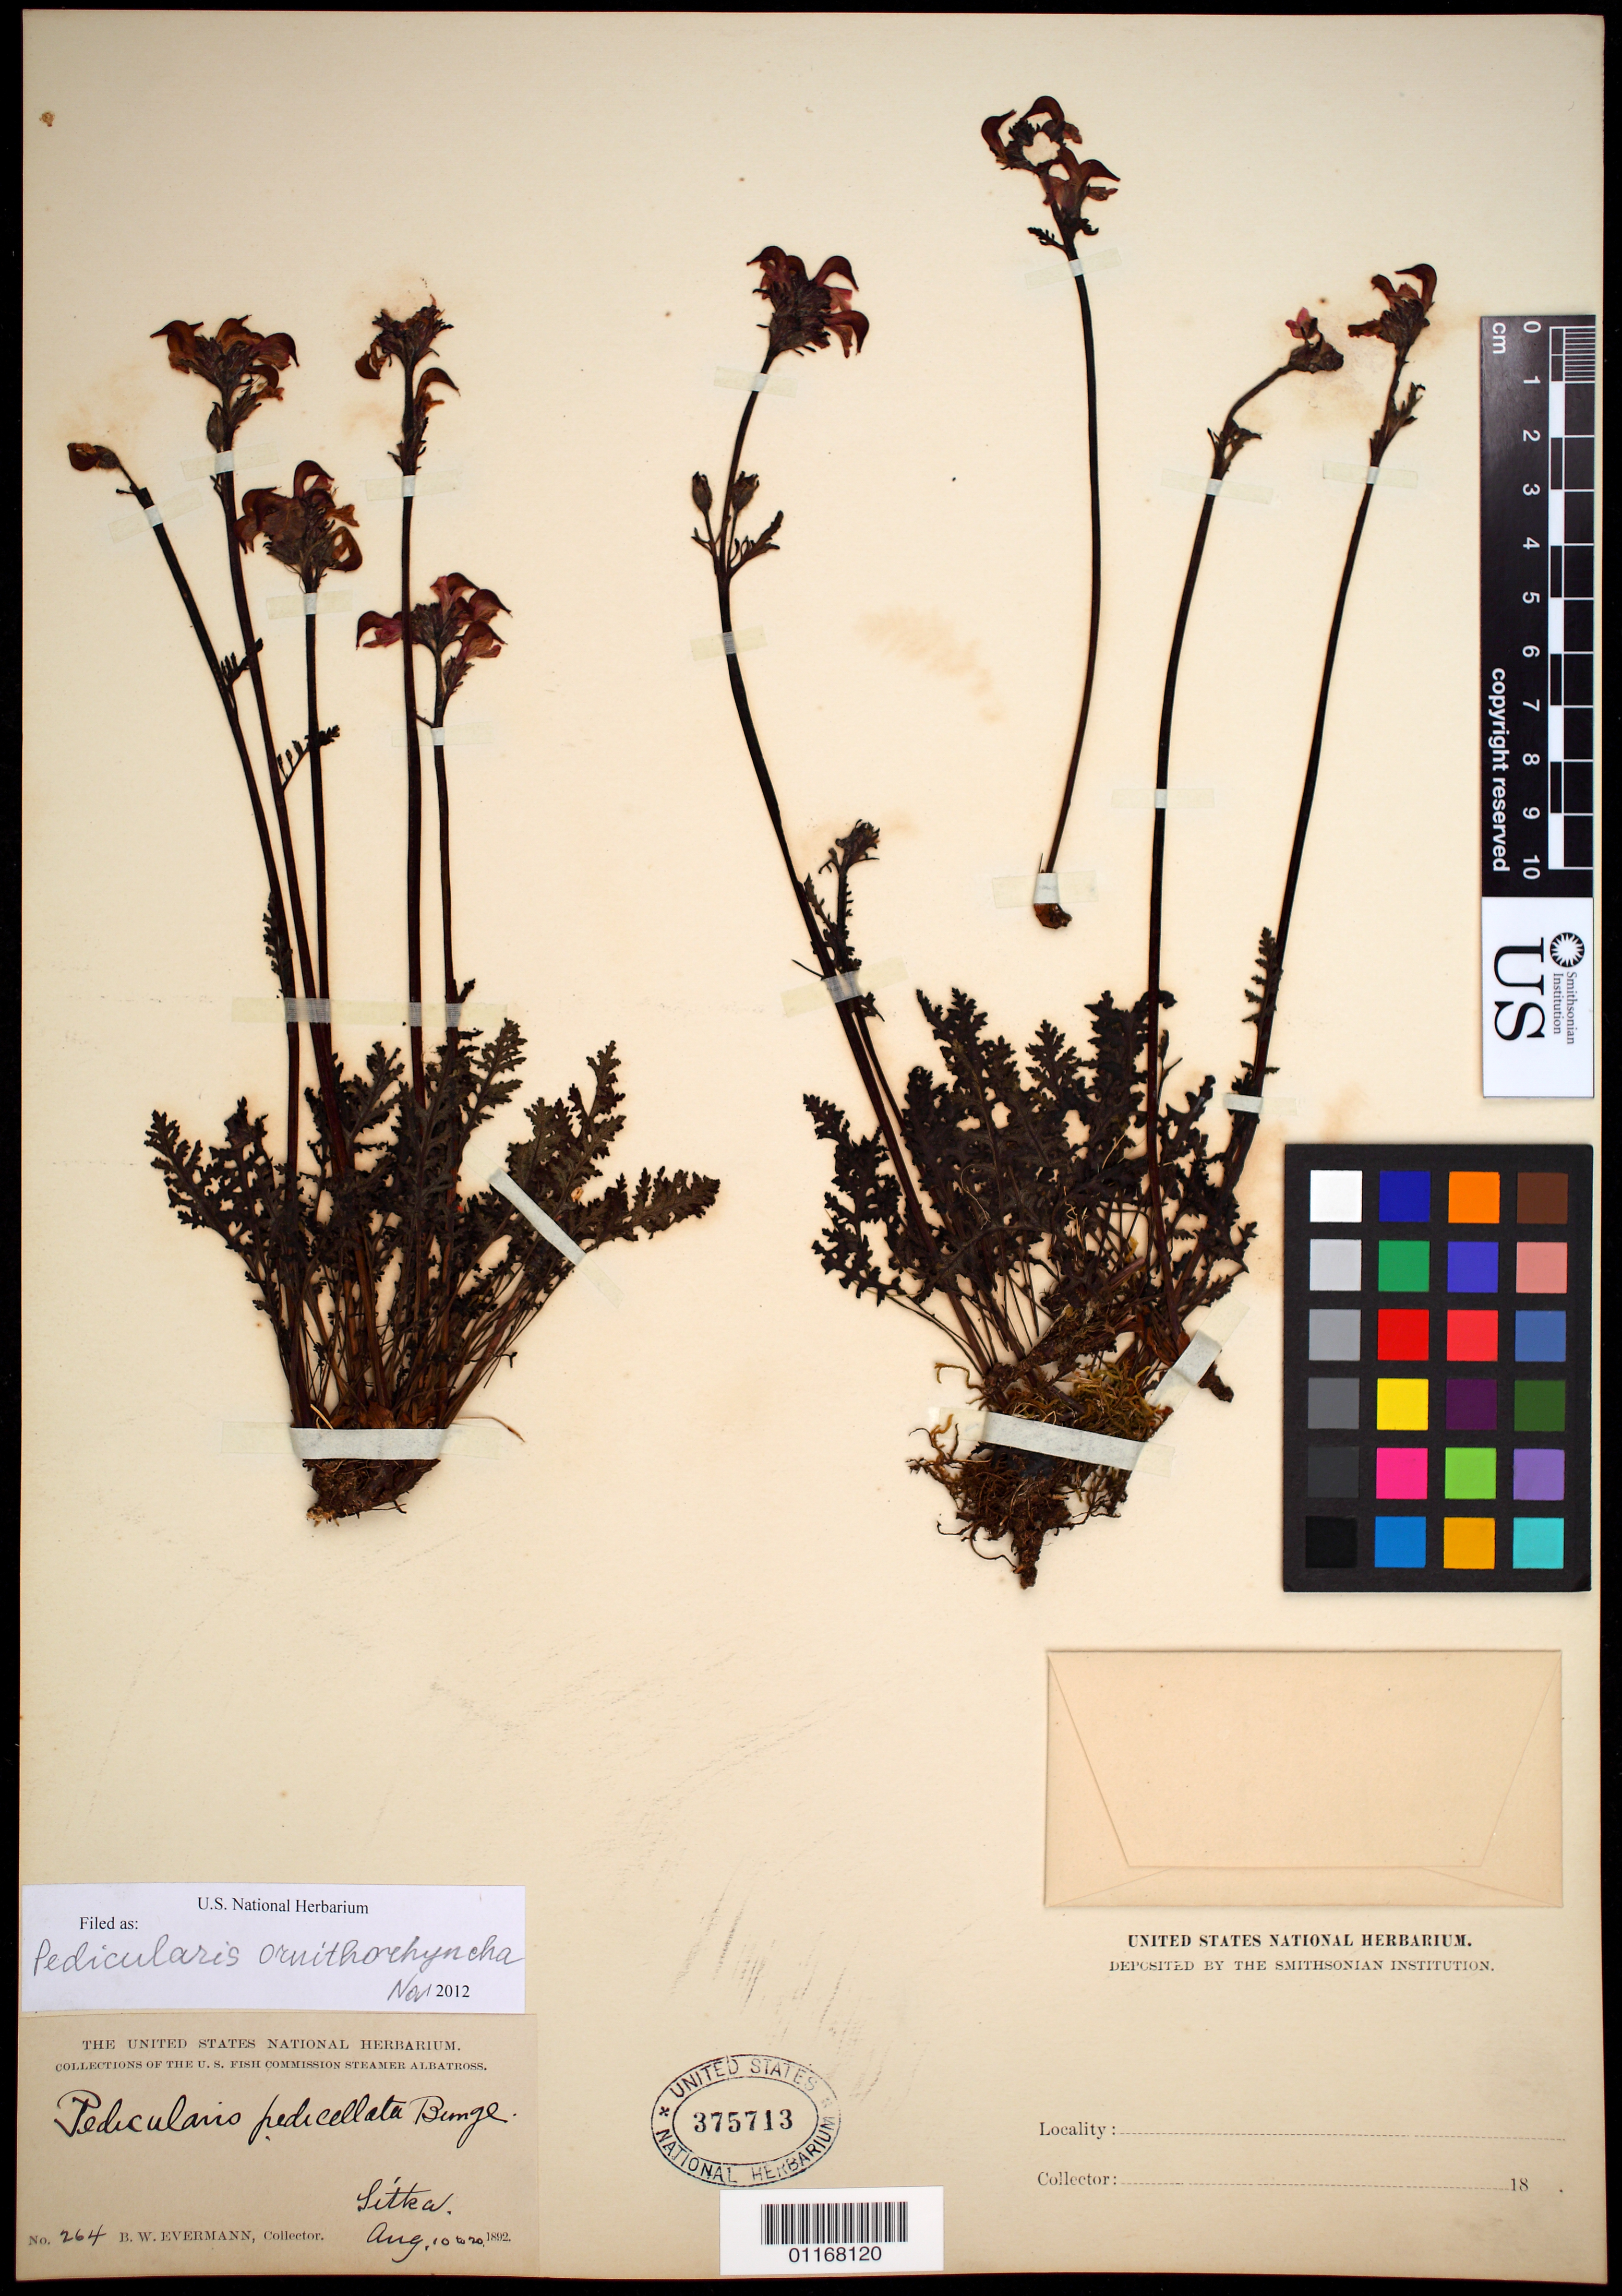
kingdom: Plantae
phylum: Tracheophyta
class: Magnoliopsida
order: Lamiales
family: Orobanchaceae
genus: Pedicularis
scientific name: Pedicularis ornithorhyncha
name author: Benth.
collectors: B. W. Evermann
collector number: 264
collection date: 1892-08-10/1892-08-20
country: United States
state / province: Alaska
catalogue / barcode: US 375713